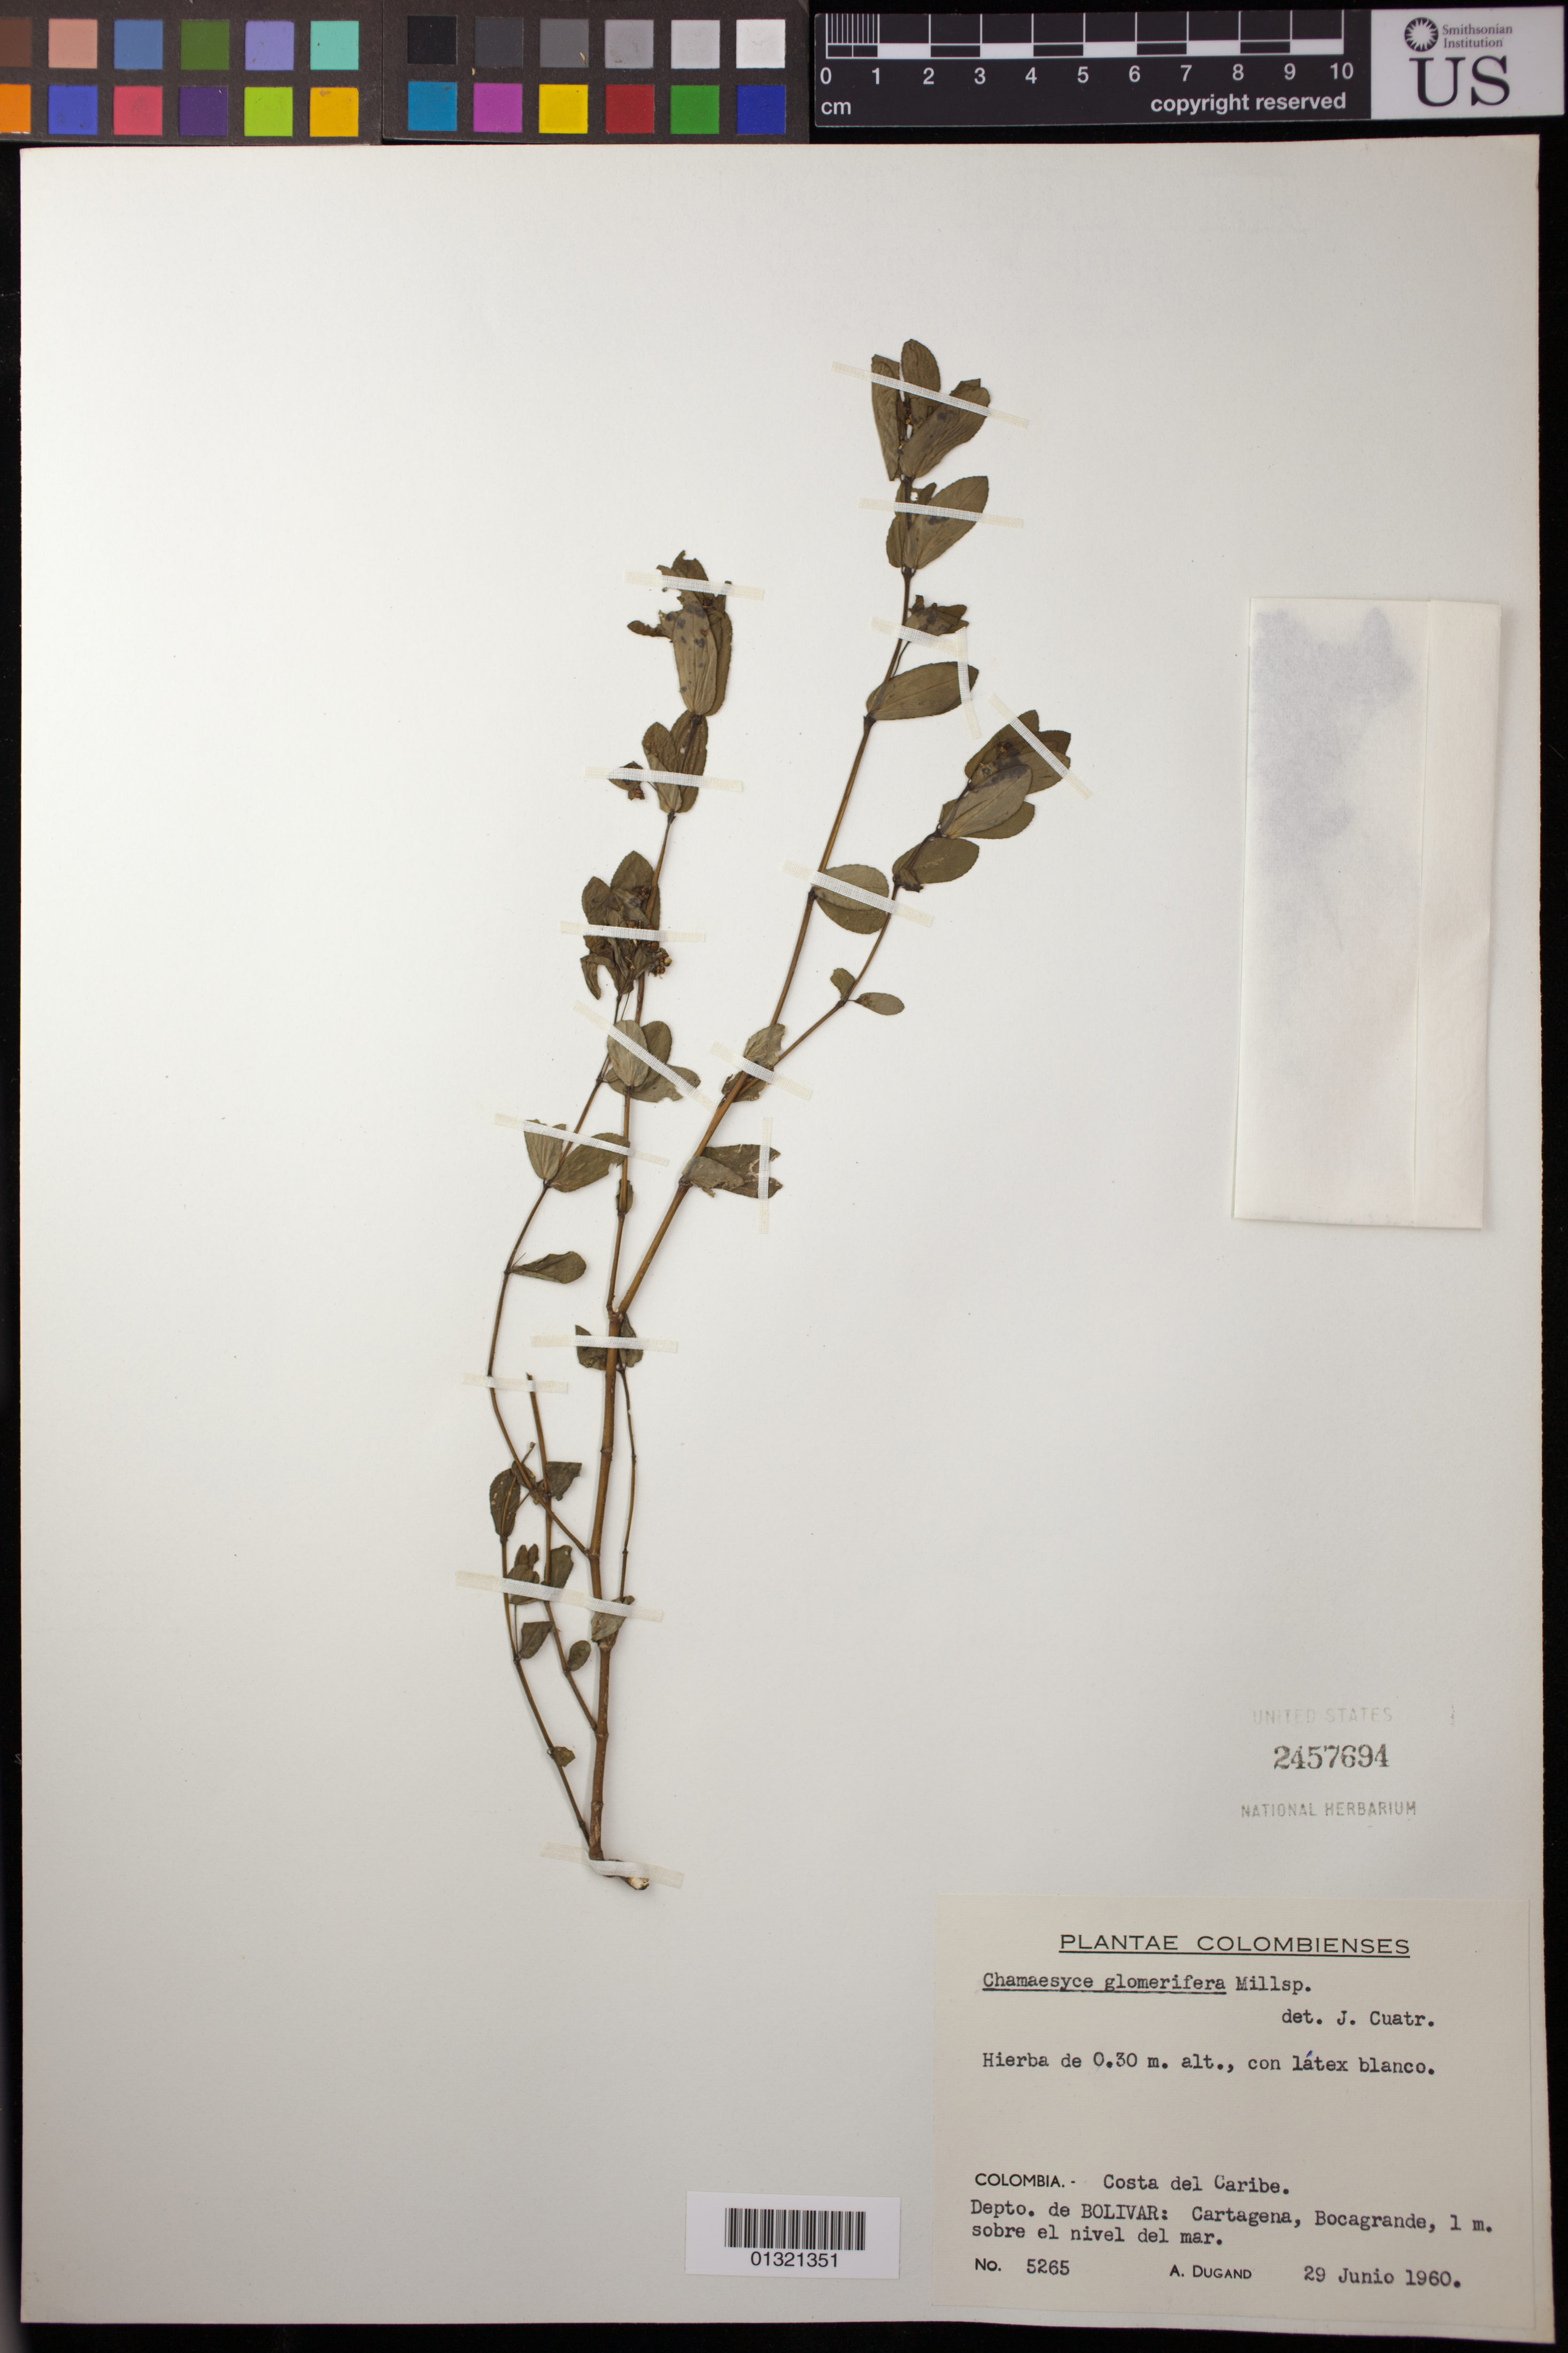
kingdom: Plantae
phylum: Tracheophyta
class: Magnoliopsida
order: Malpighiales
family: Euphorbiaceae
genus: Euphorbia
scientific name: Euphorbia hypericifolia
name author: L.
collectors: A. Dugand G.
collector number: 5265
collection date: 1960-06-29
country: Colombia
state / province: Bolívar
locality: Costa del Caribe.; Cartagena, Bocagrande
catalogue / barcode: US 2457694